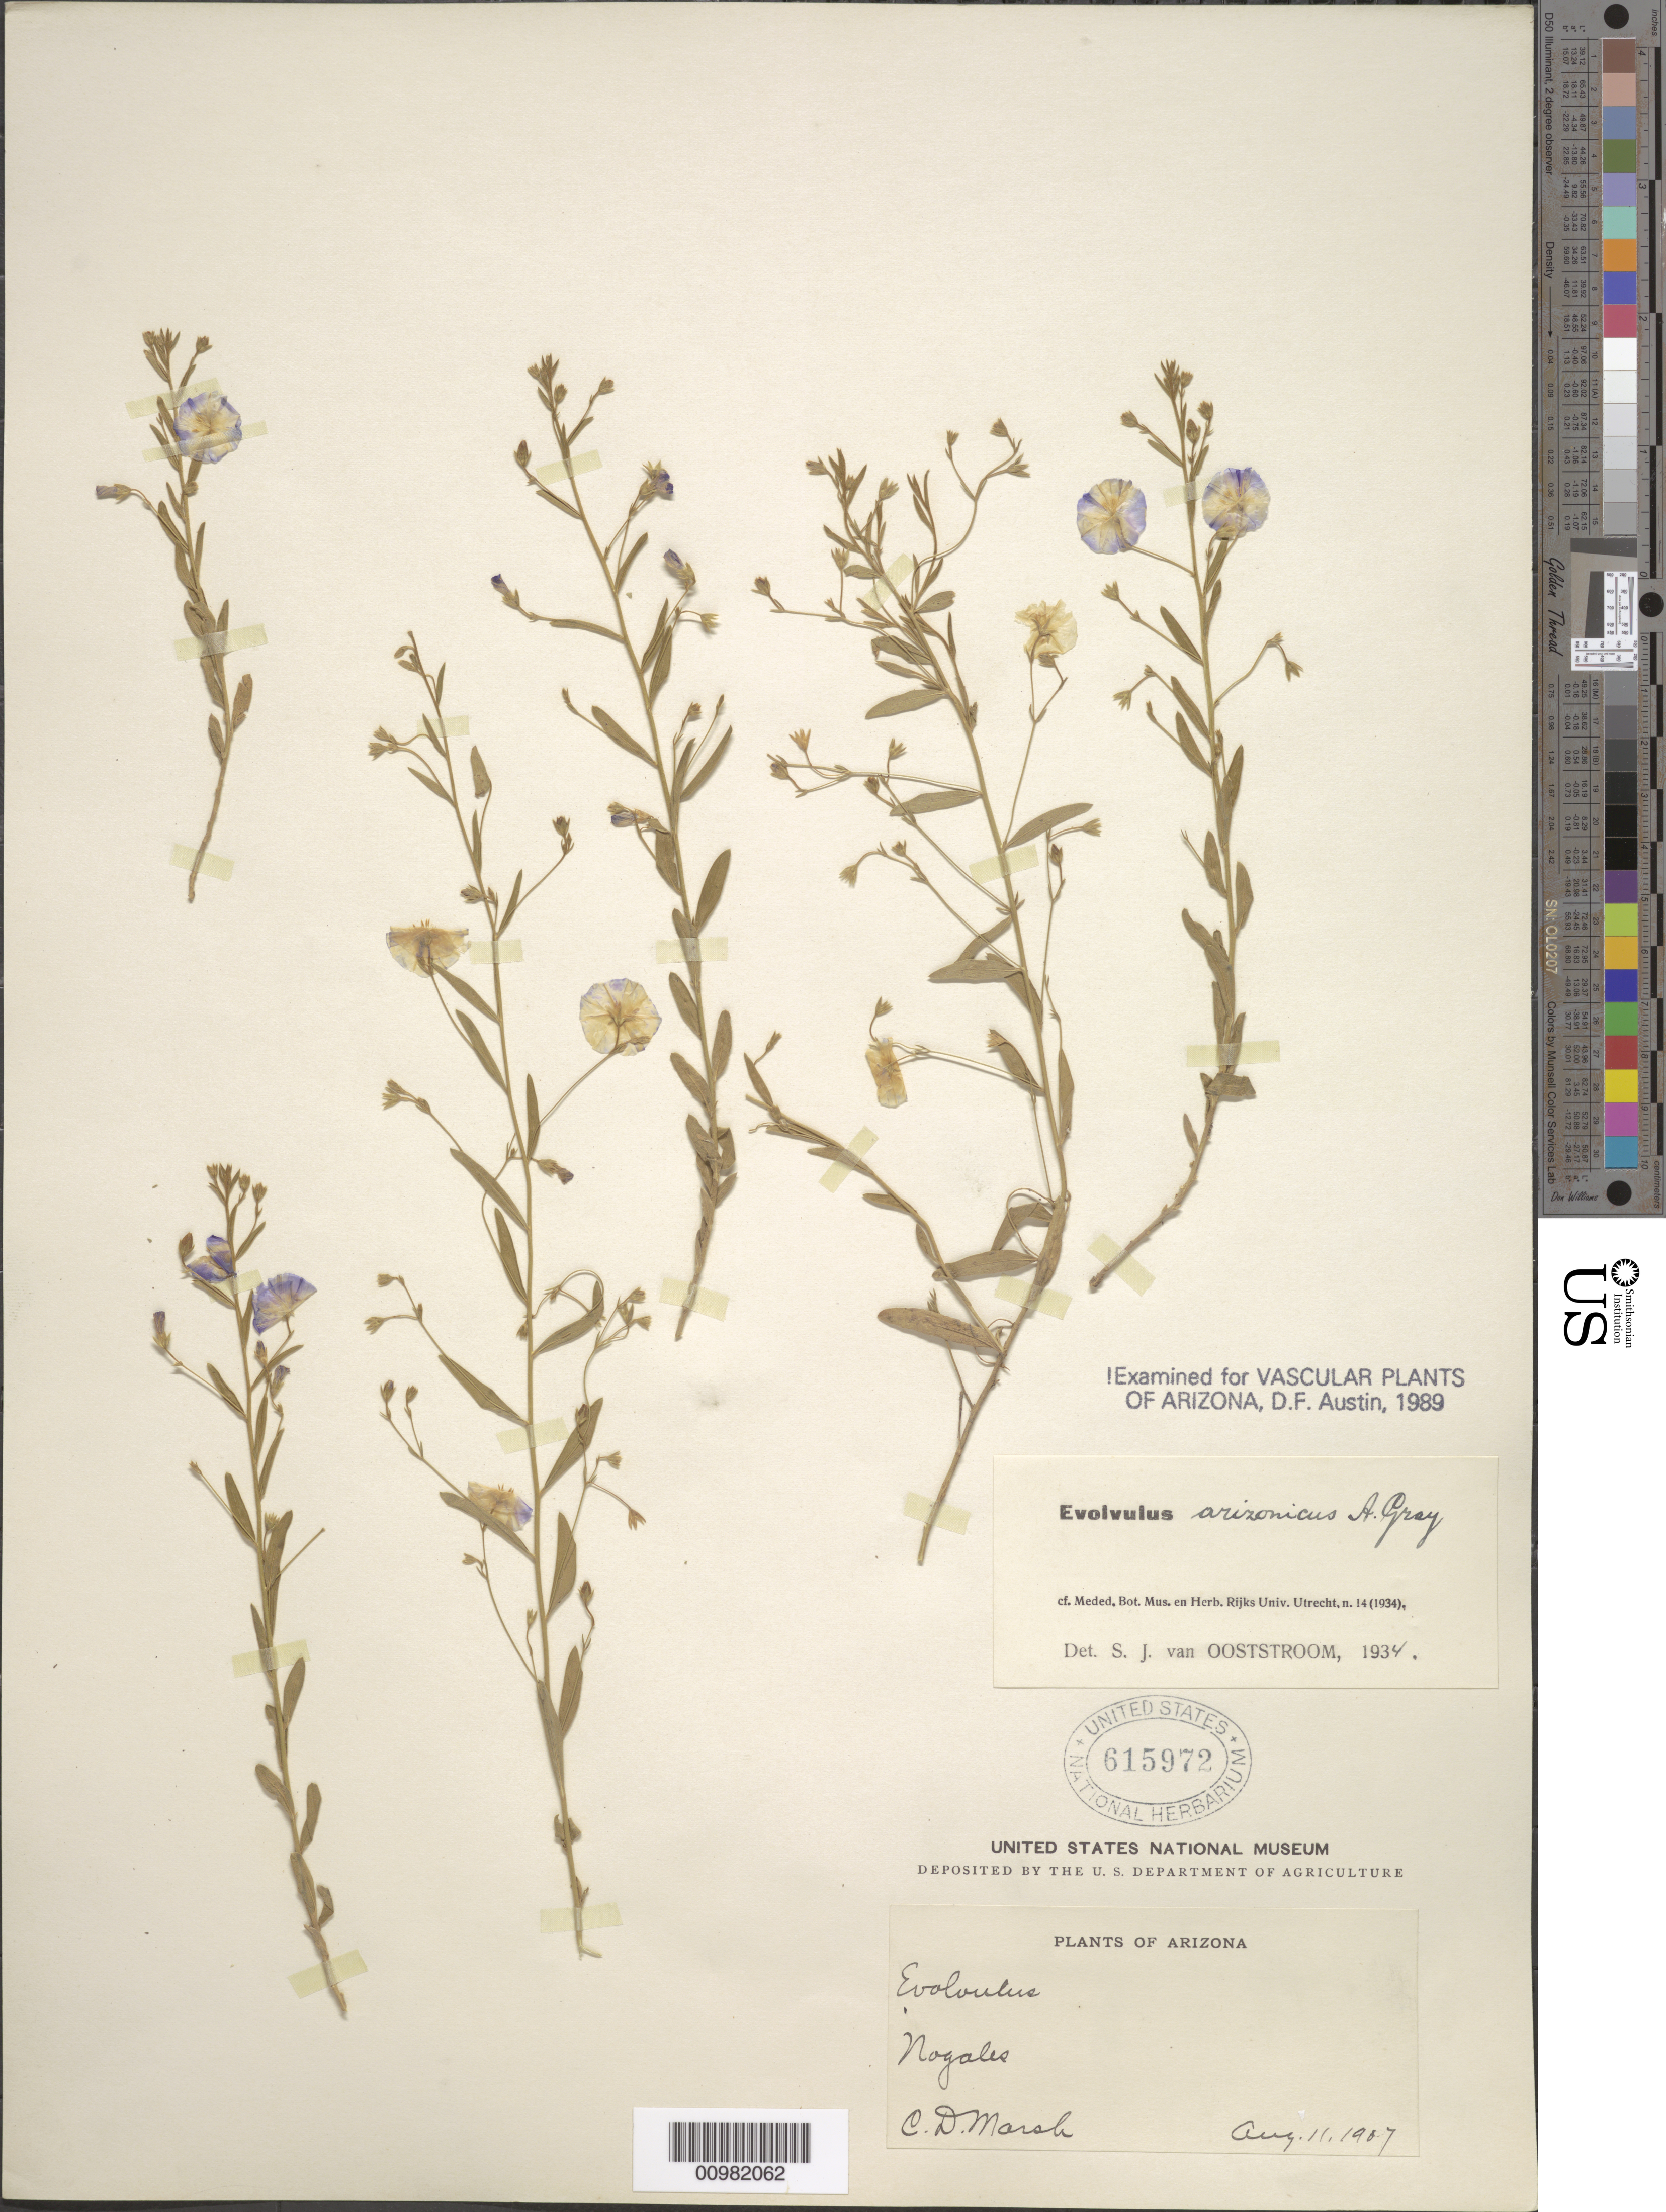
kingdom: Plantae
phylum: Tracheophyta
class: Magnoliopsida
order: Solanales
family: Convolvulaceae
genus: Evolvulus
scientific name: Evolvulus arizonicus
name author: A. Gray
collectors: C. D. Marsh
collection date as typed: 11 Aug 1907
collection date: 1907-08-11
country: United States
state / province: Arizona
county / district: Santa Cruz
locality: Nogales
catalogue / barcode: US 615972